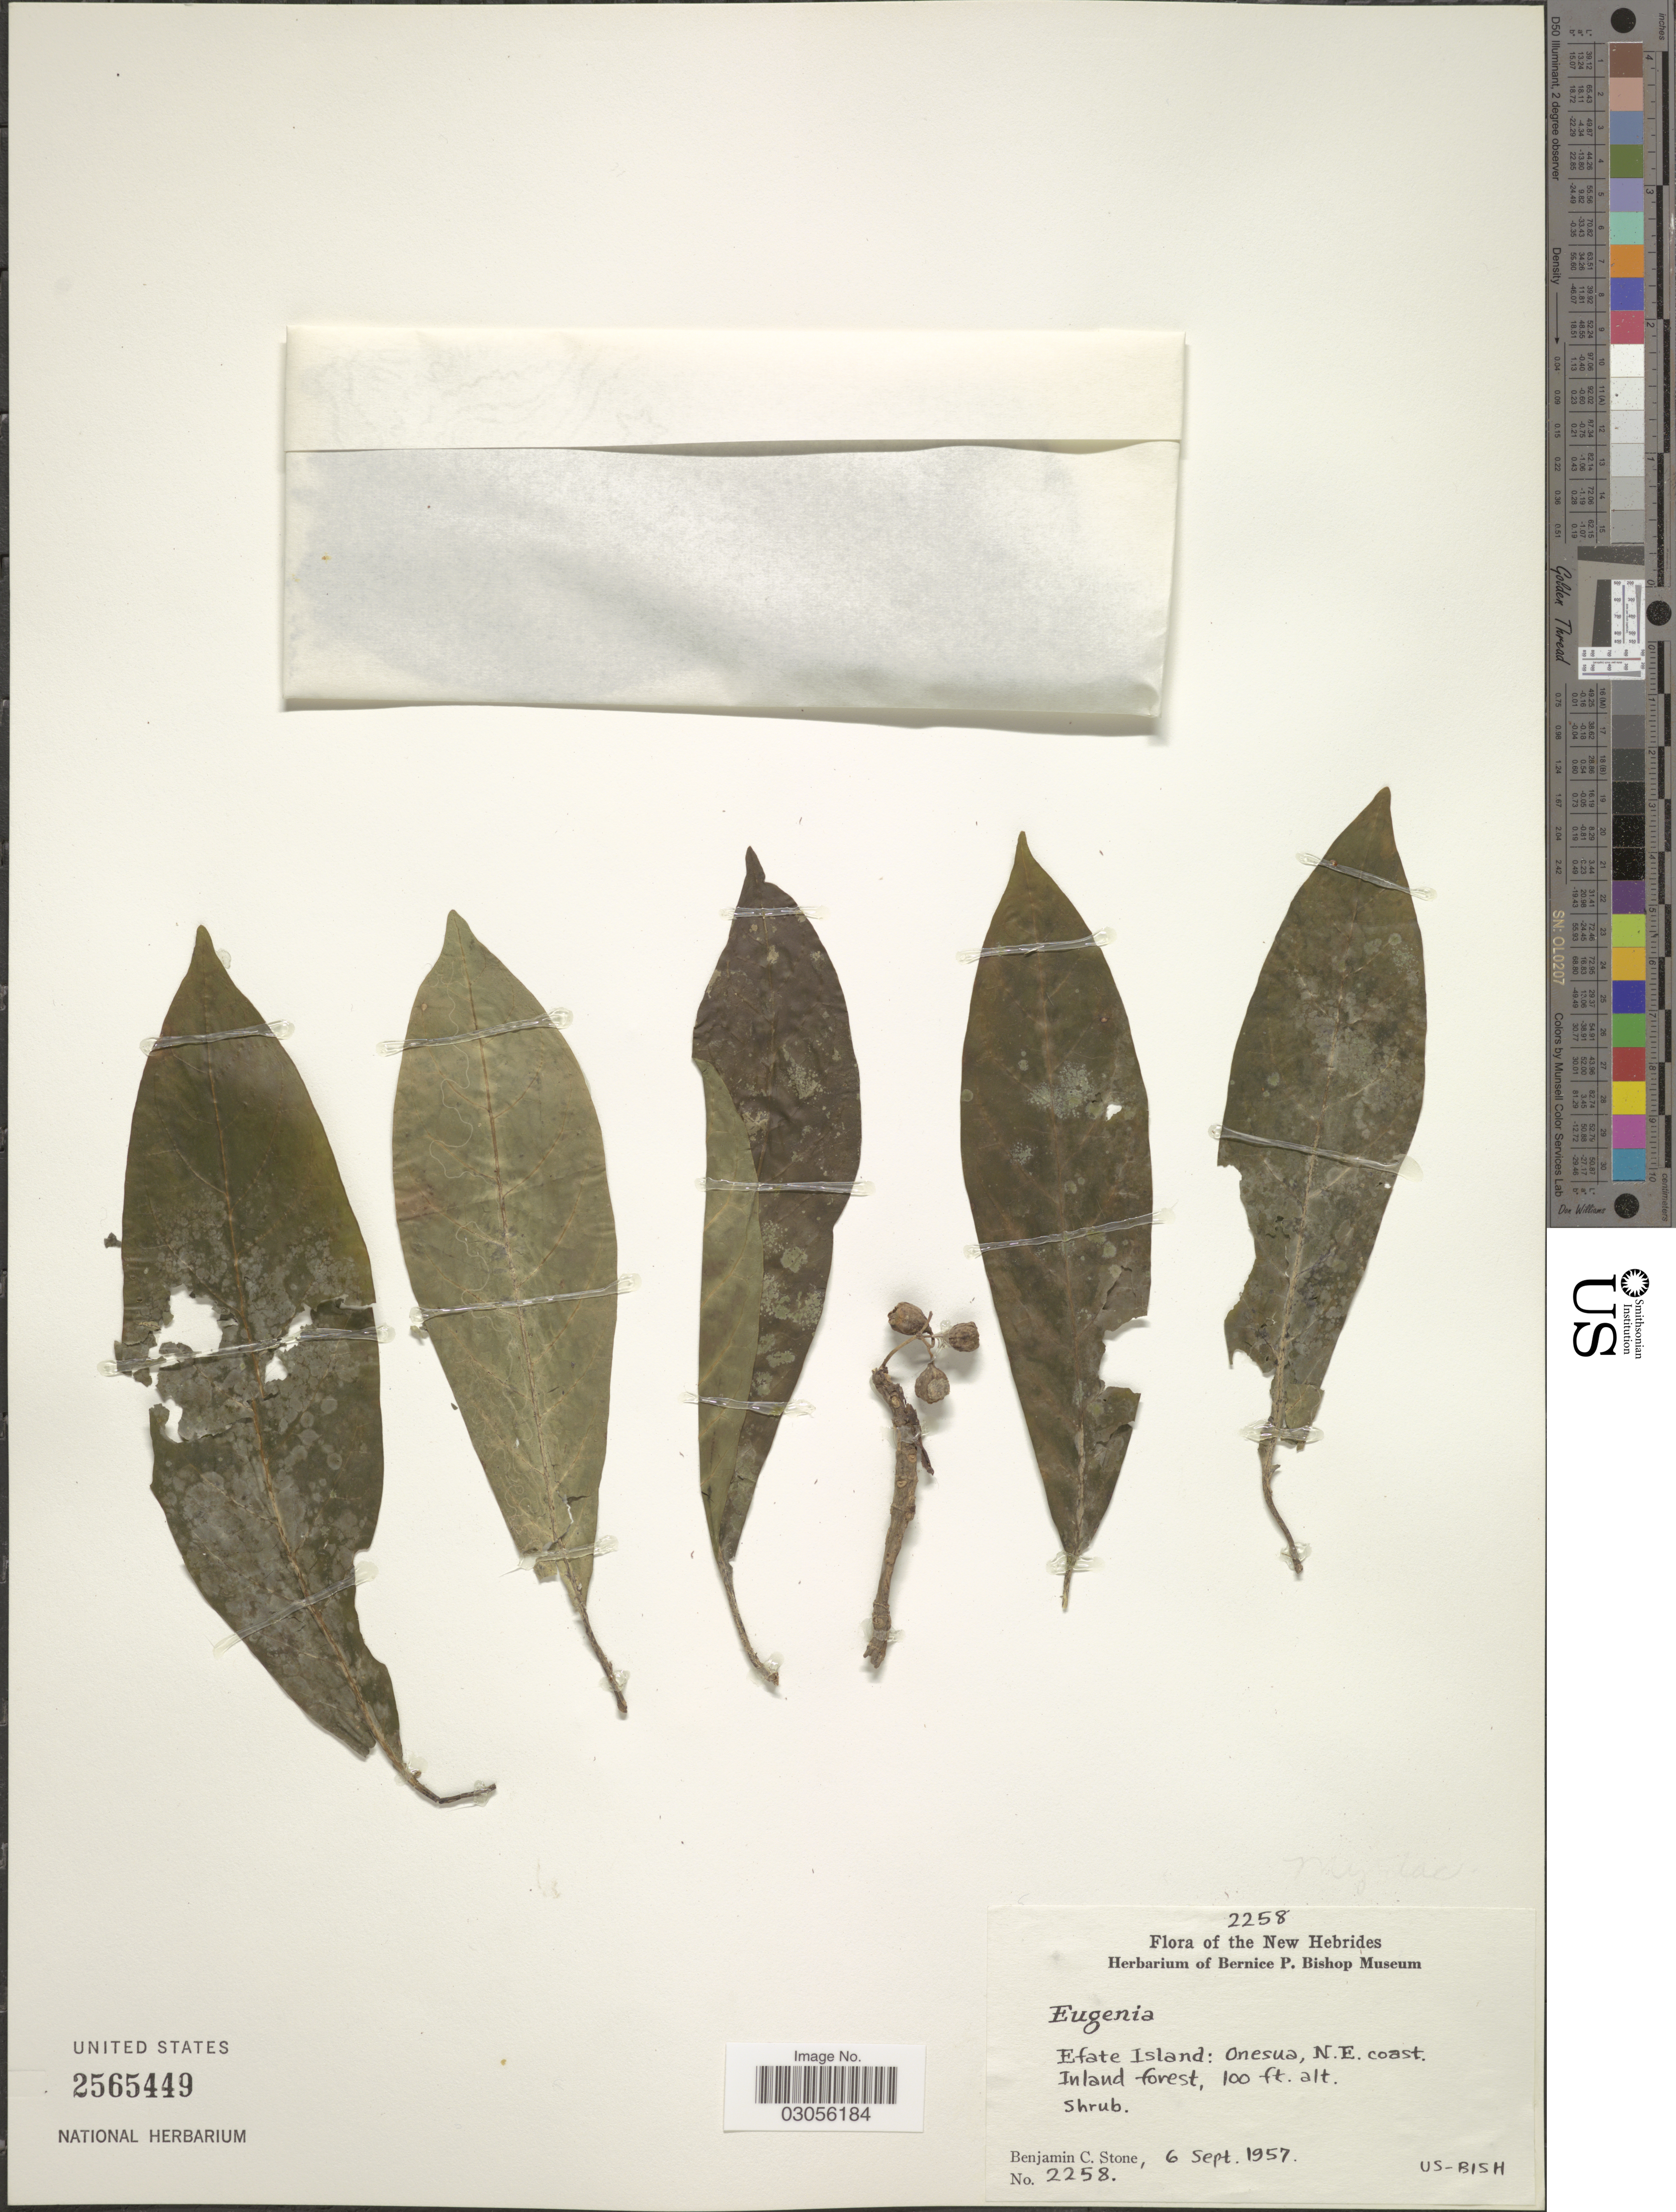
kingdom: Plantae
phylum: Tracheophyta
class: Magnoliopsida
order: Myrtales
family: Myrtaceae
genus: Eugenia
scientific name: Eugenia sp.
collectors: B. C. Stone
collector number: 2258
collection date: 1957-09-06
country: Vanuatu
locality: New Hebrides. Efate Island: Onesua, N.E. coast.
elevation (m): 30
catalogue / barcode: US 2565449